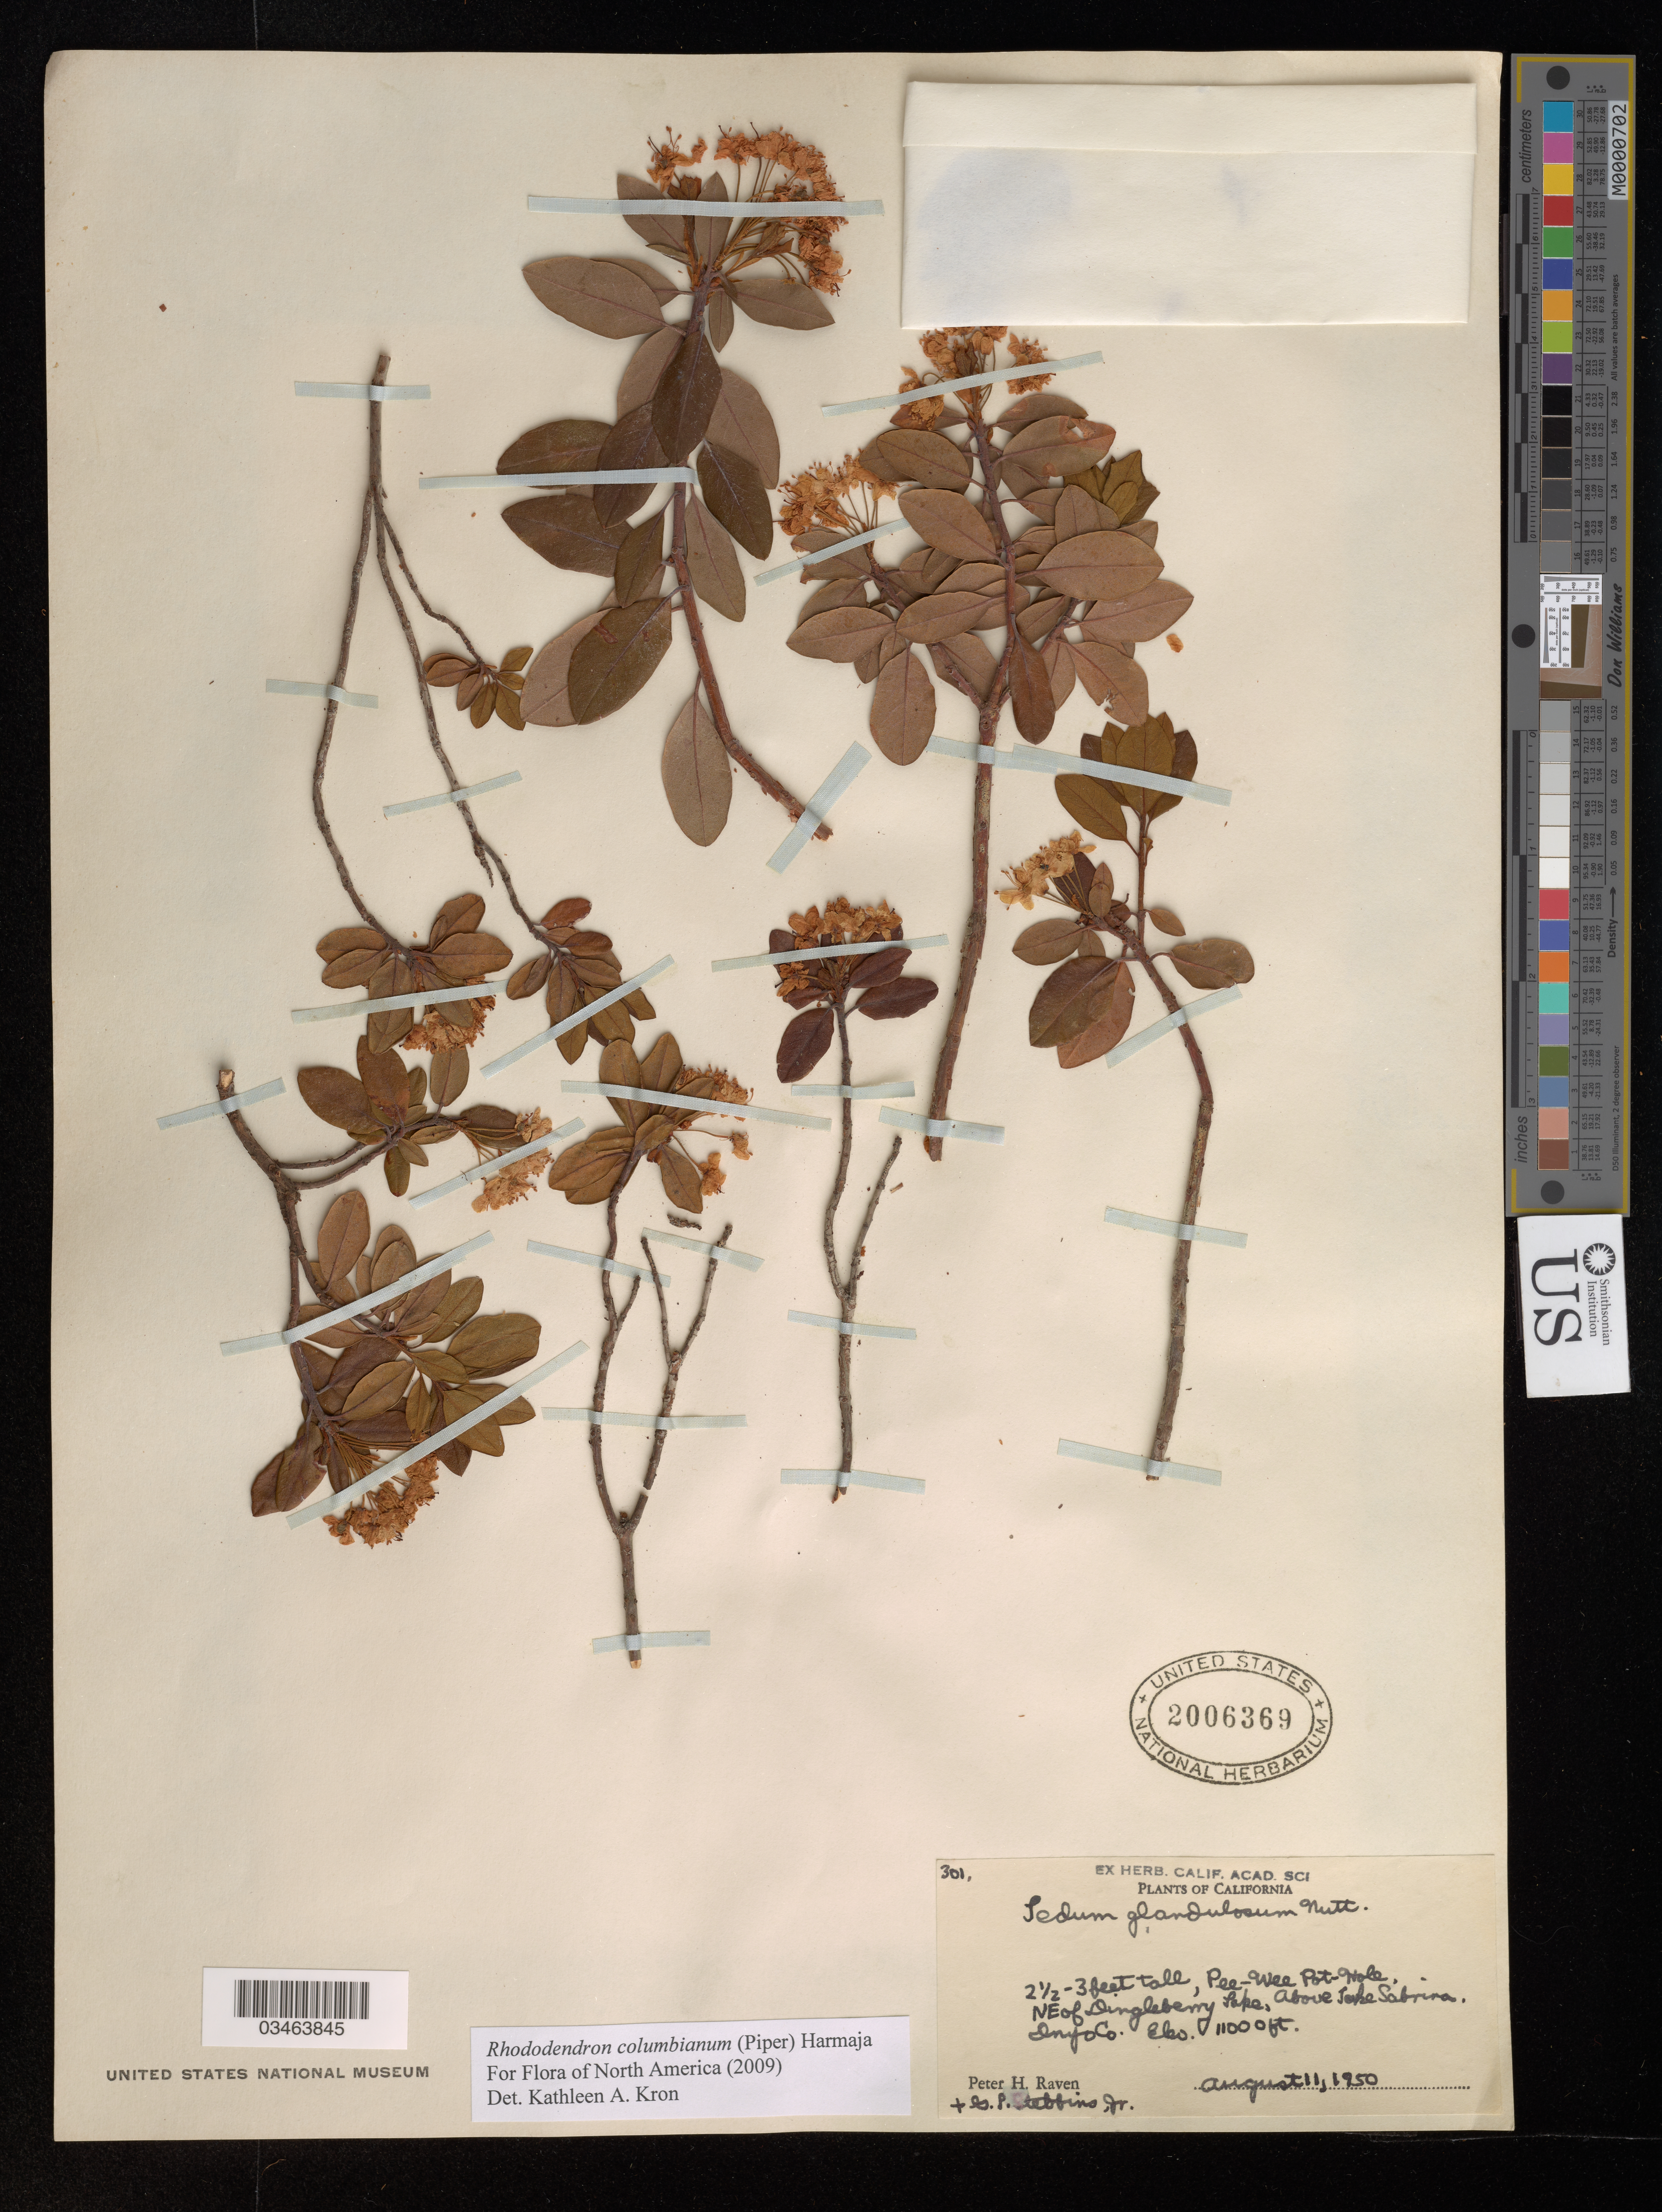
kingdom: Plantae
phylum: Tracheophyta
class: Magnoliopsida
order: Ericales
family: Ericaceae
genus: Rhododendron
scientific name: Rhododendron columbianum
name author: (Piper) Harmaja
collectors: P. Raven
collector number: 301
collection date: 1950-08-11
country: United States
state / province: California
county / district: Inyo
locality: Pee-Wee Pot-Hole, NE of Dingleberry Lake, above Lake Sabrina. Inyo Co.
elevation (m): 3353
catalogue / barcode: US 2006369